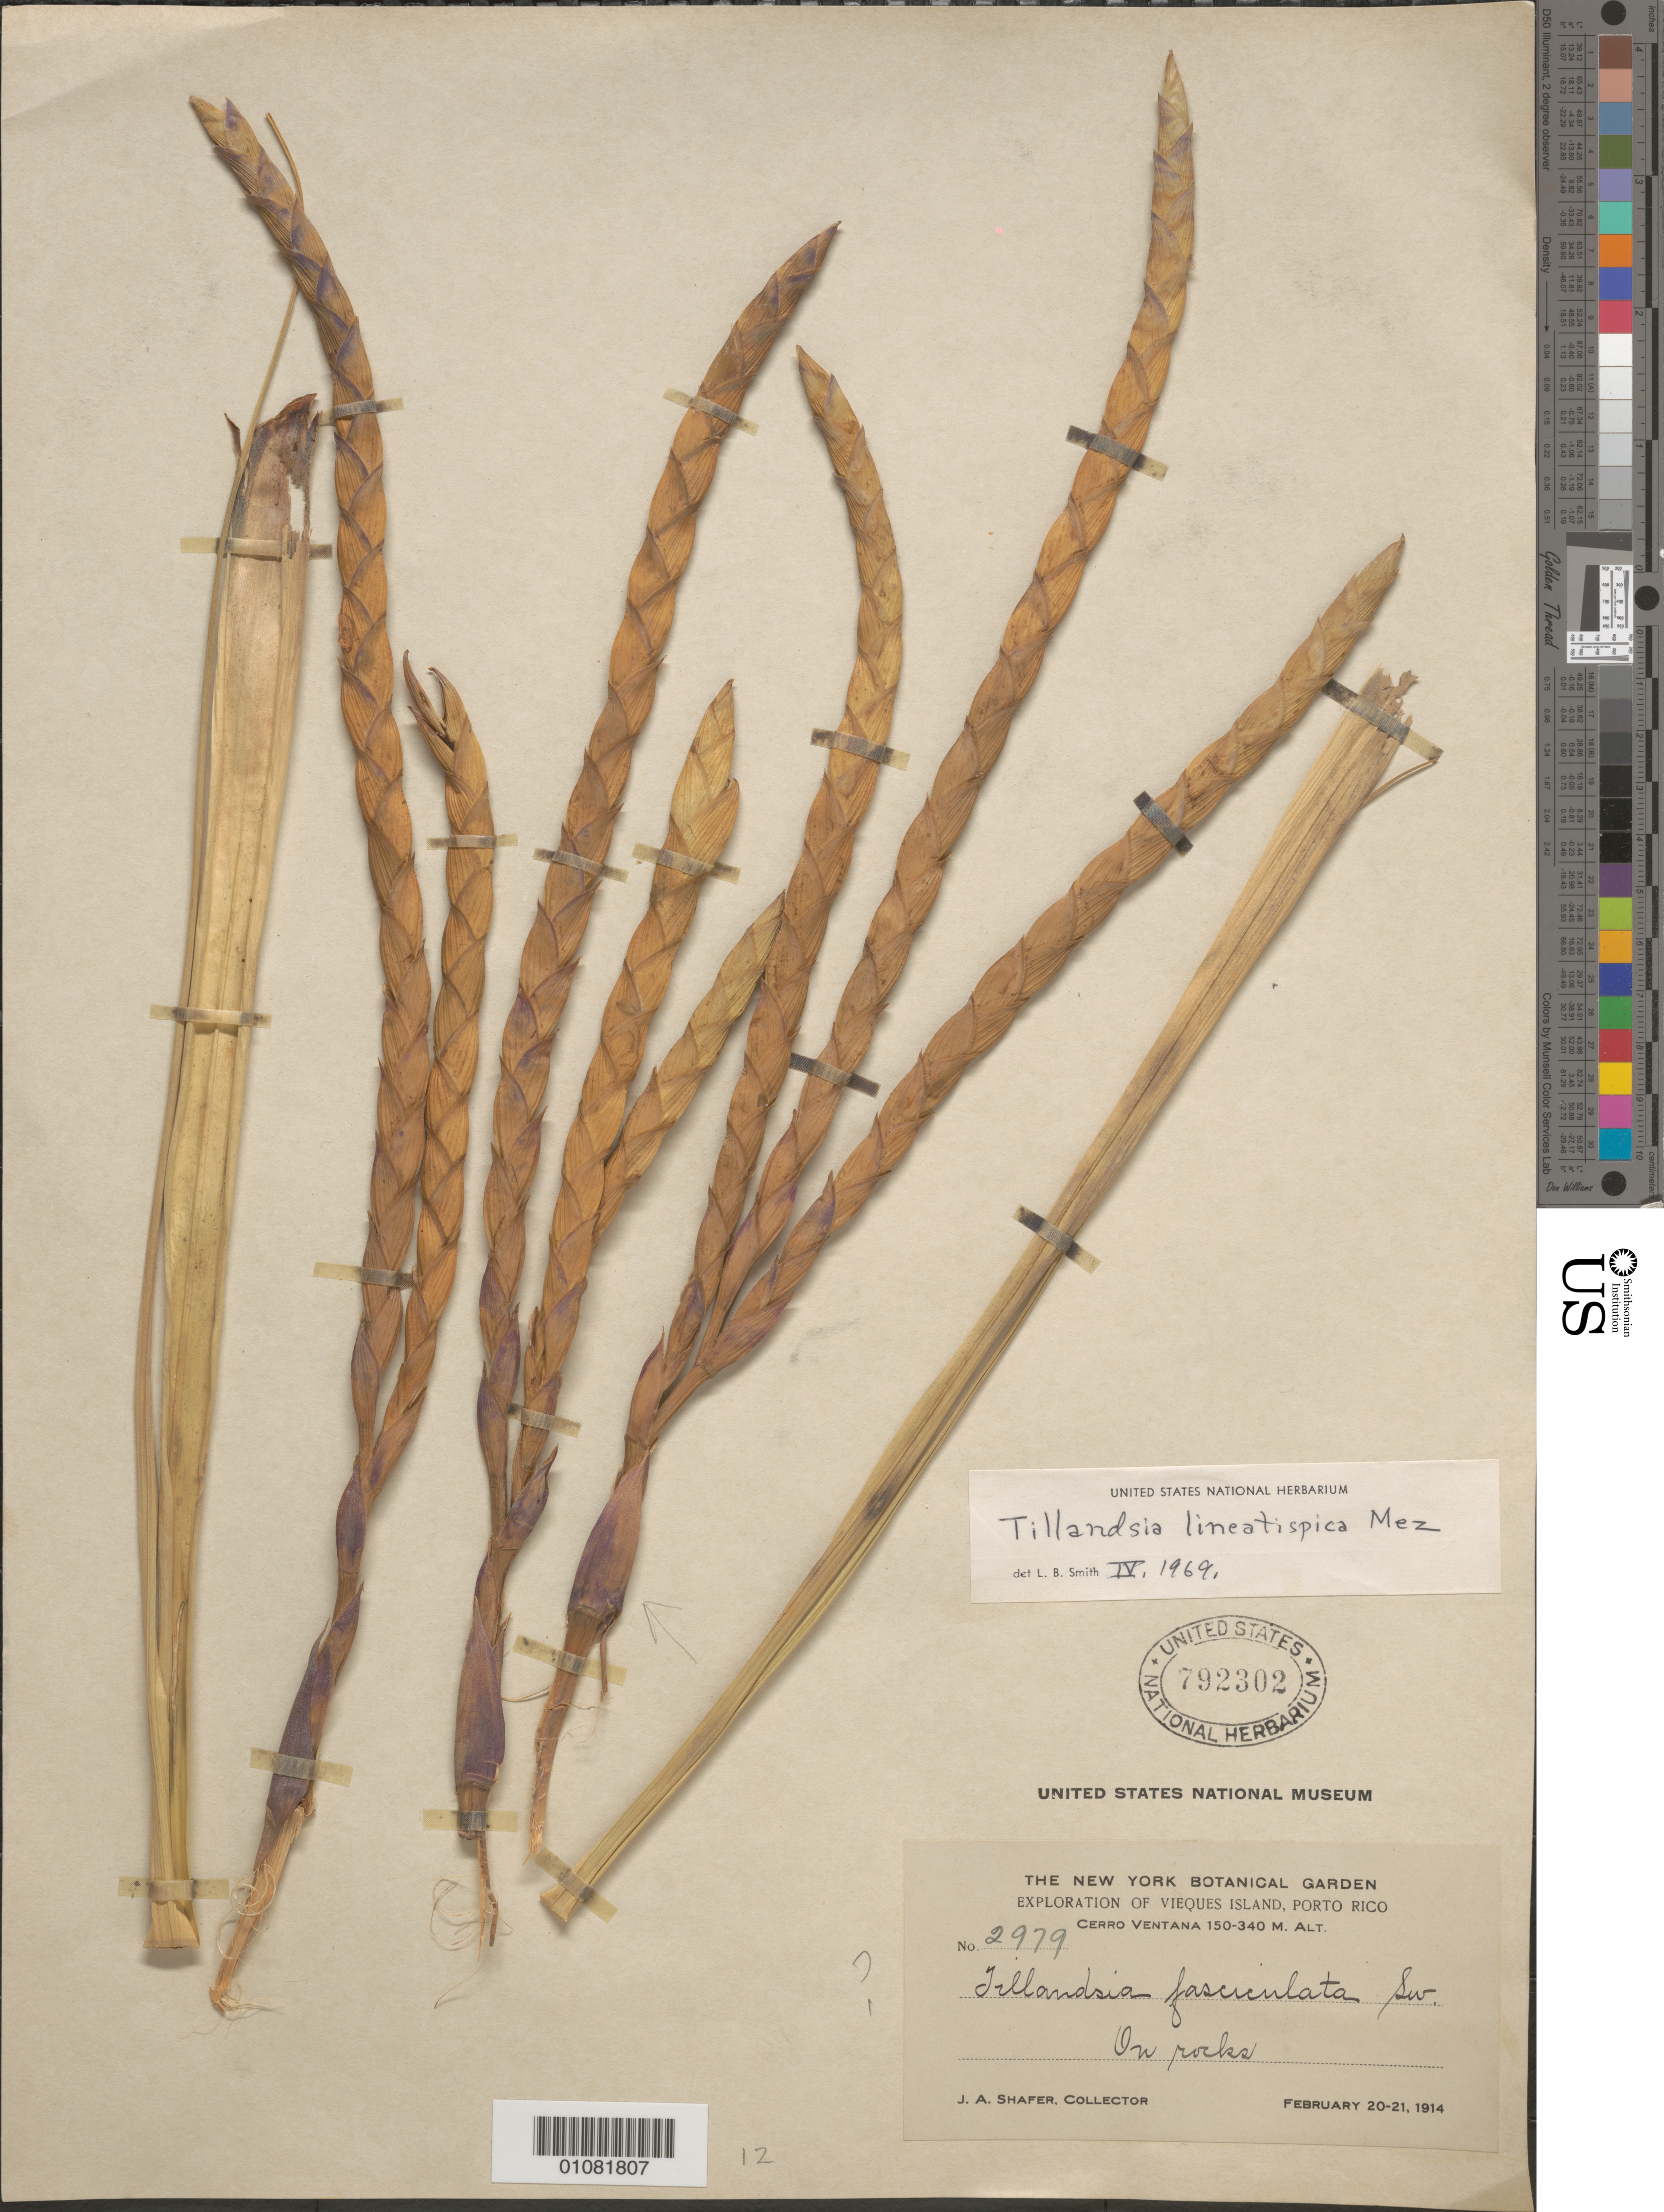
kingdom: Plantae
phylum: Tracheophyta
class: Liliopsida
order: Poales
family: Bromeliaceae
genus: Tillandsia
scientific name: Tillandsia fasciculata var. fasciculata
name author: Sw.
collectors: J. A. Shafer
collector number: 2979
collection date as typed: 20 Feb 1914 to 21 Feb 1914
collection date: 1914-02-20/1914-02-21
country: Puerto Rico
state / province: Vieques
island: Vieques I.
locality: Cerro Ventana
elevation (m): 150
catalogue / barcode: US 792302